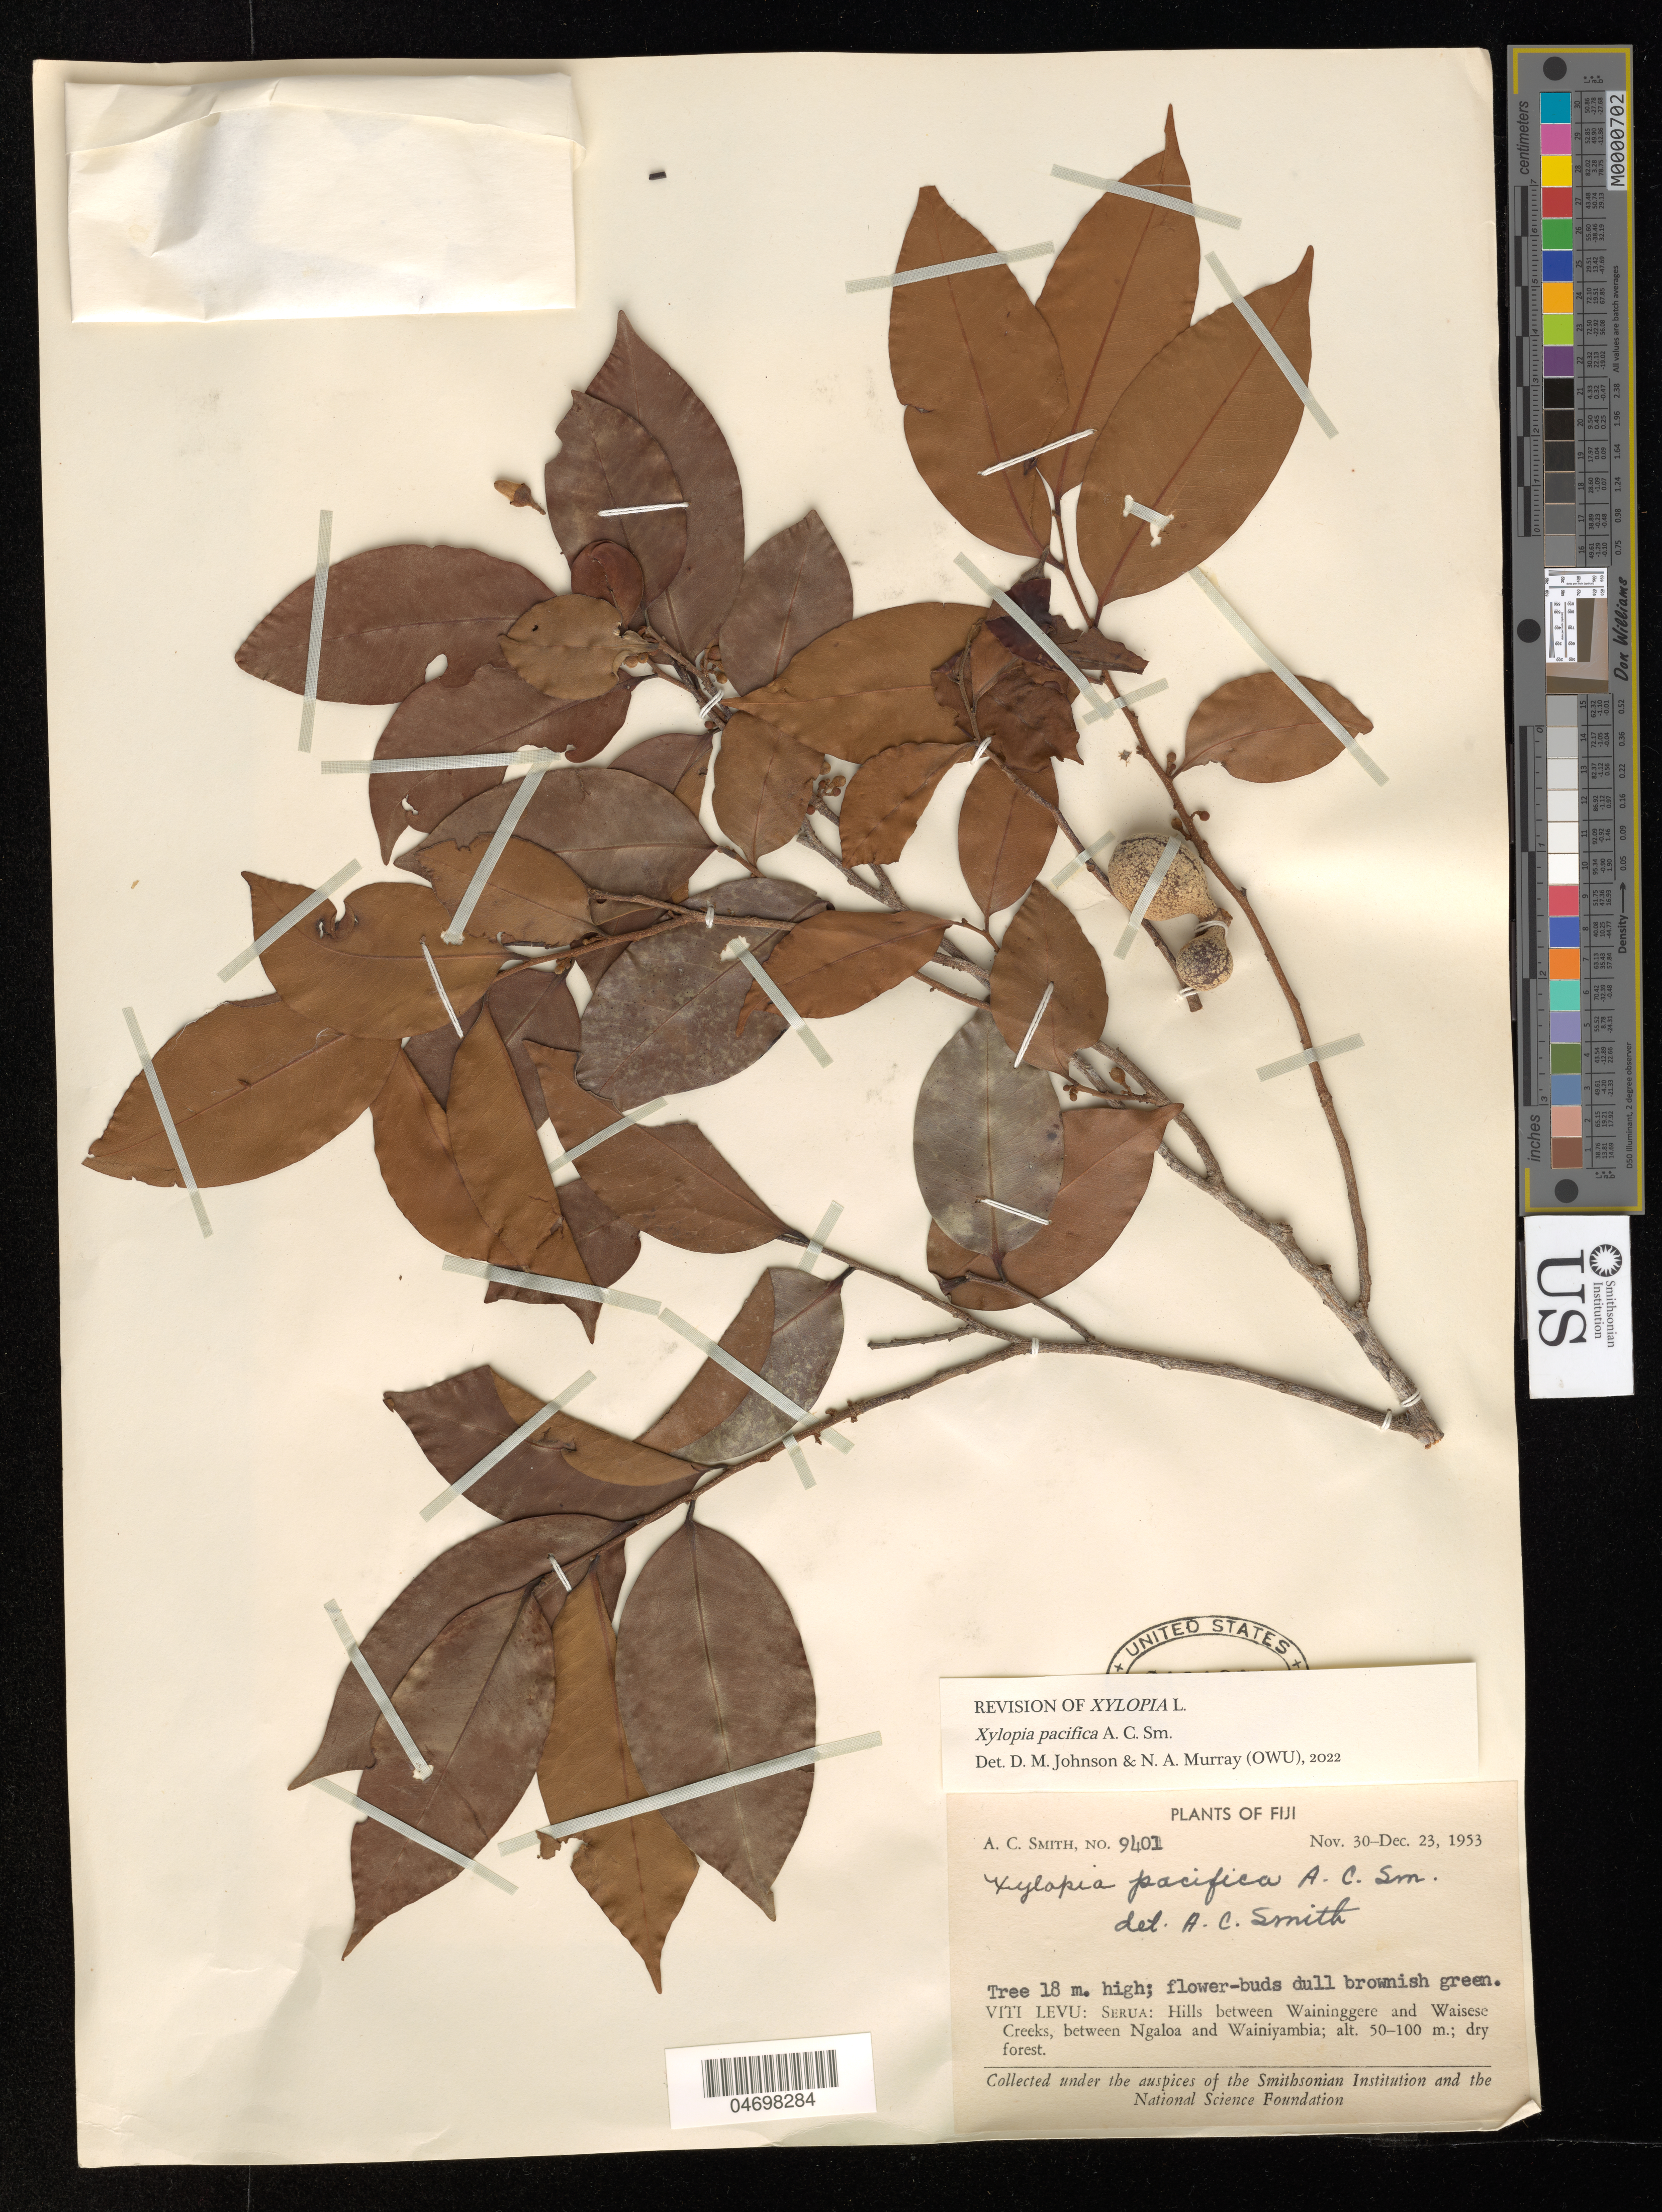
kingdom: Plantae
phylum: Tracheophyta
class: Magnoliopsida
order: Magnoliales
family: Annonaceae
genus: Xylopia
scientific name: Xylopia pacifica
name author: A.C. Sm.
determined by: Johnson, D. M.; Murray, N. A.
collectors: A. C. Smith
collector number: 9401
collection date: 1953-11-30/1953-12-23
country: Fiji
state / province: Central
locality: Viti Levu: Serua: Hills between Waininggere and Waisese Creeks, between Ngaloa and Wainiyambia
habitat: Dry forest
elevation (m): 50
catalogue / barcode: US 2191871